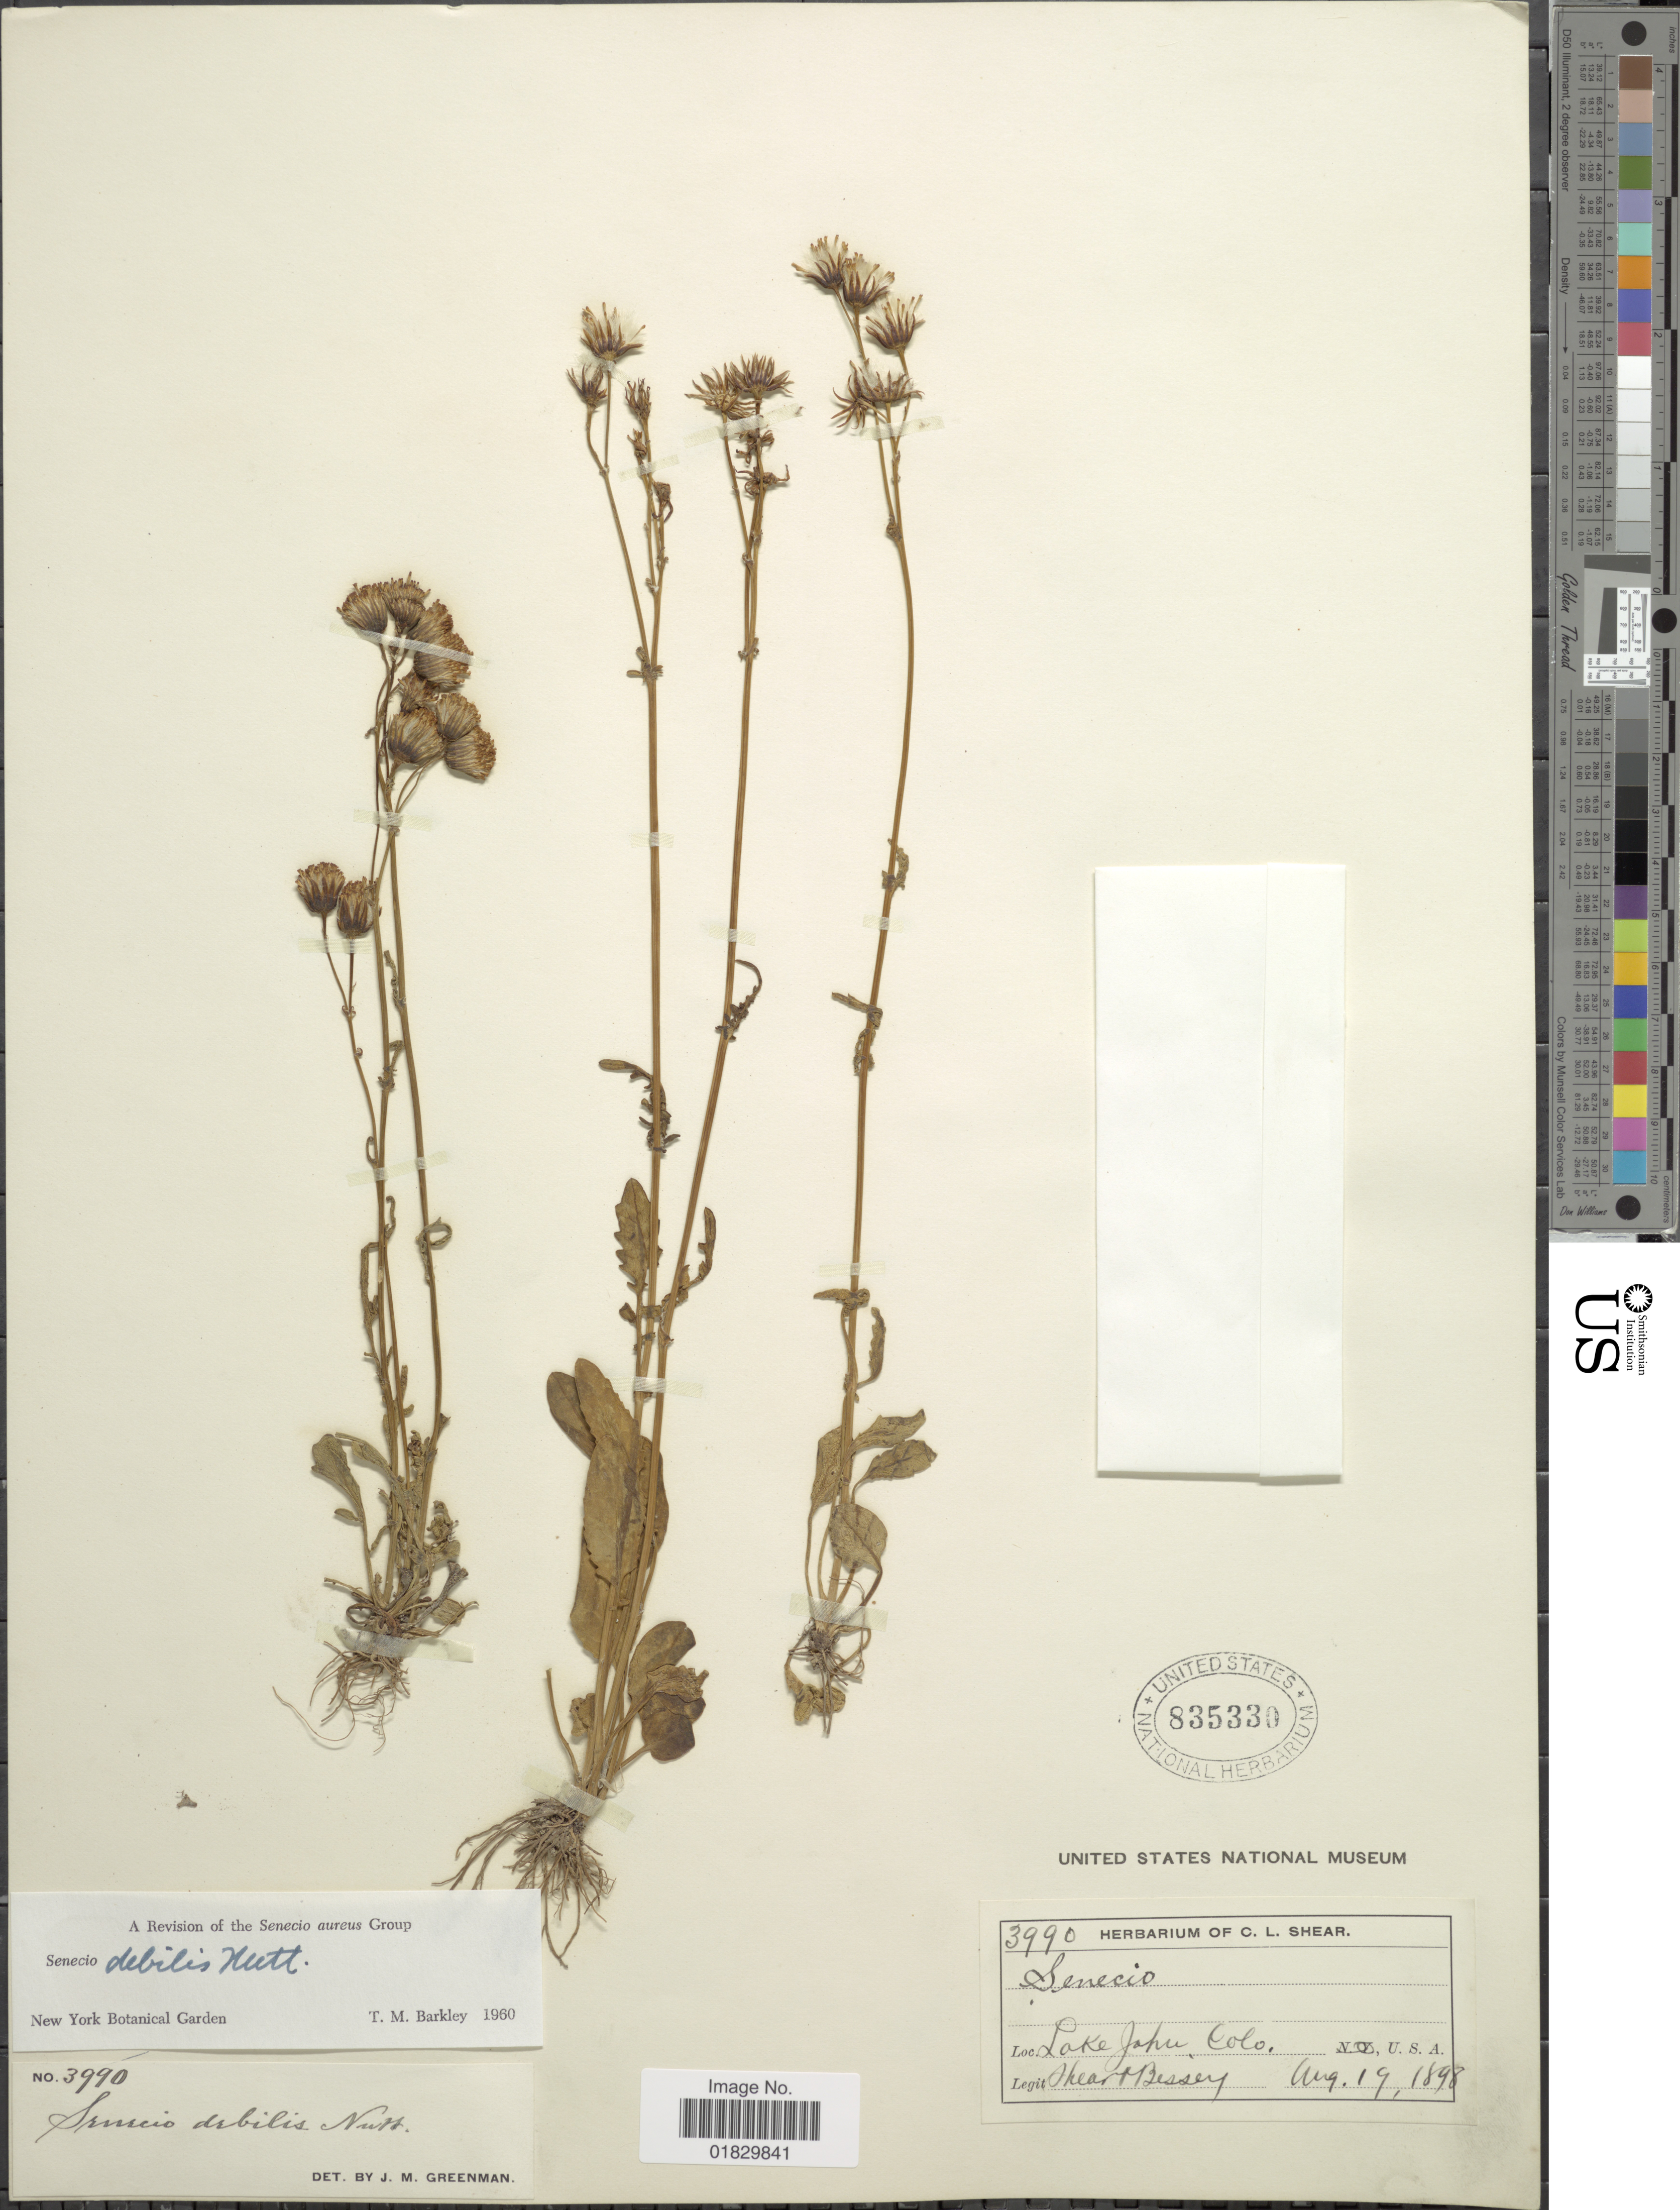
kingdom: Plantae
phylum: Tracheophyta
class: Magnoliopsida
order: Asterales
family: Asteraceae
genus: Packera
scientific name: Packera debilis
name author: (Nutt.) W.A. Weber & Á. Löve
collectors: C. L. Shear & -. Bessey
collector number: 3990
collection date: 1898-08-19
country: United States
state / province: Colorado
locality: Lake John, Colo.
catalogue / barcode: US 835330